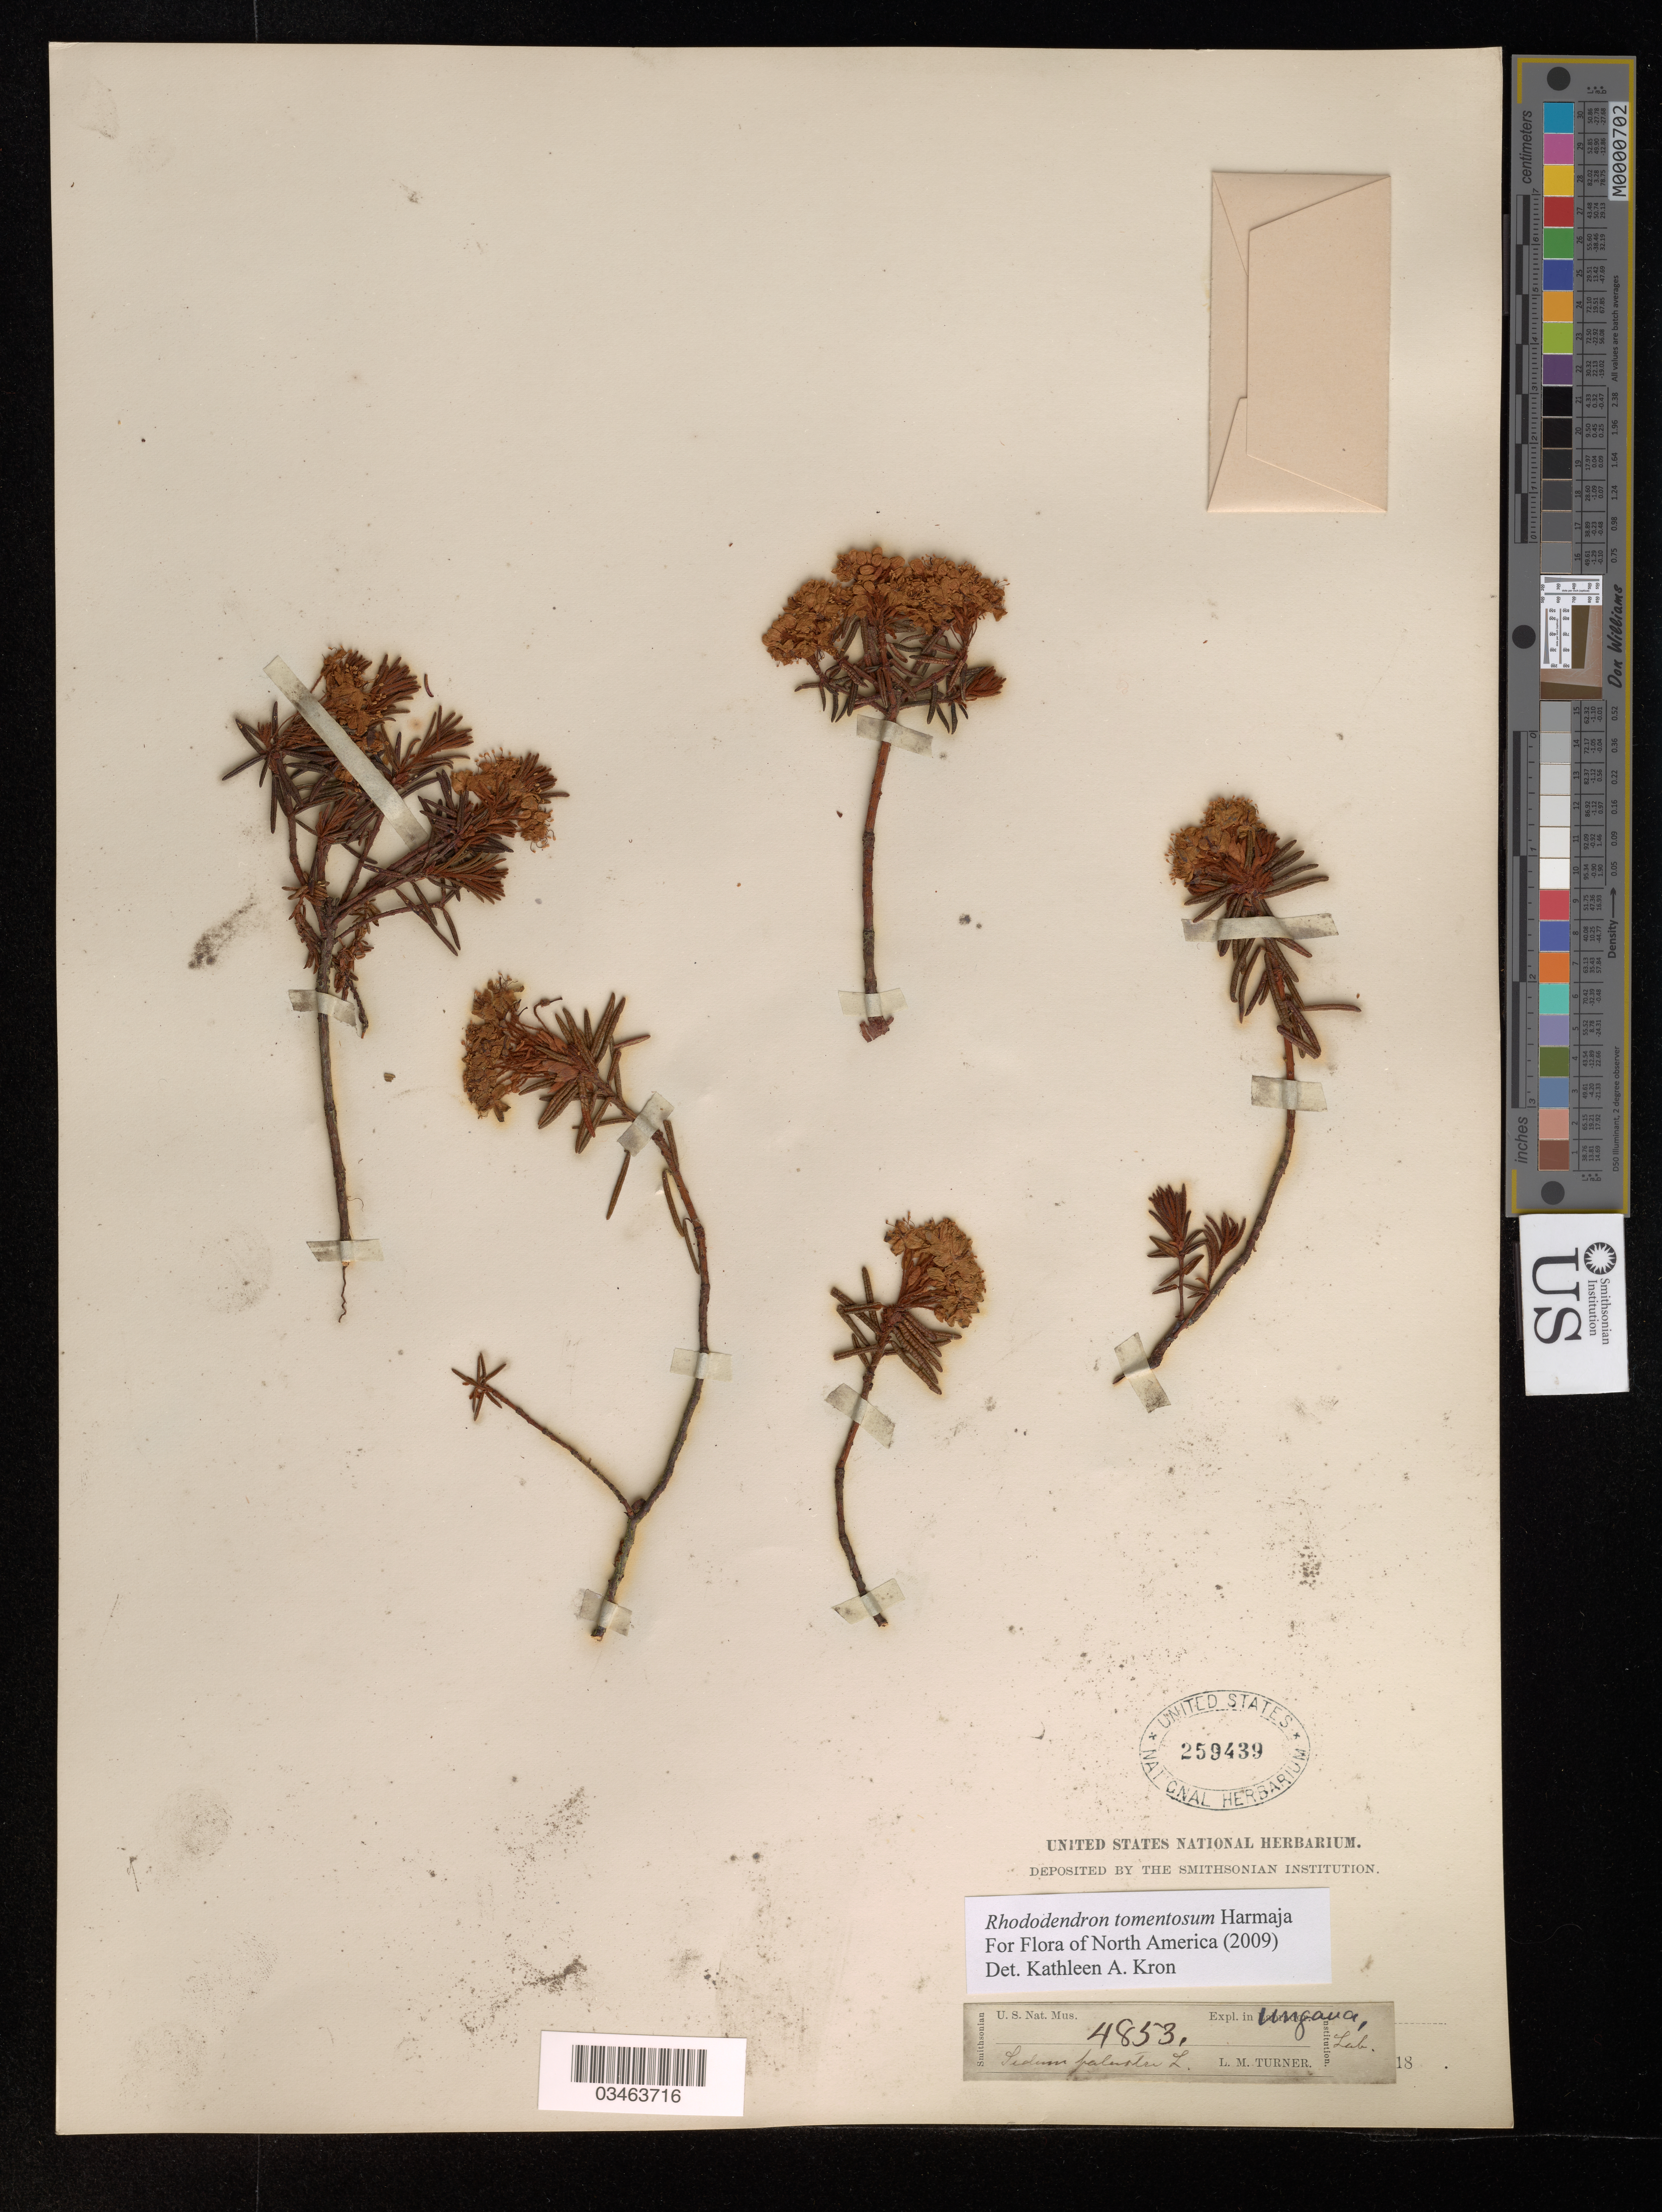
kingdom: Plantae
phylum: Tracheophyta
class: Magnoliopsida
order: Ericales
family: Ericaceae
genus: Rhododendron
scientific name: Rhododendron tomentosum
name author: Harmaja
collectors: L. M. Turner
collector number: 4853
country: Canada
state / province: Newfoundland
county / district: Labrador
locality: Ungana.*?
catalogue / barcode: US 259439